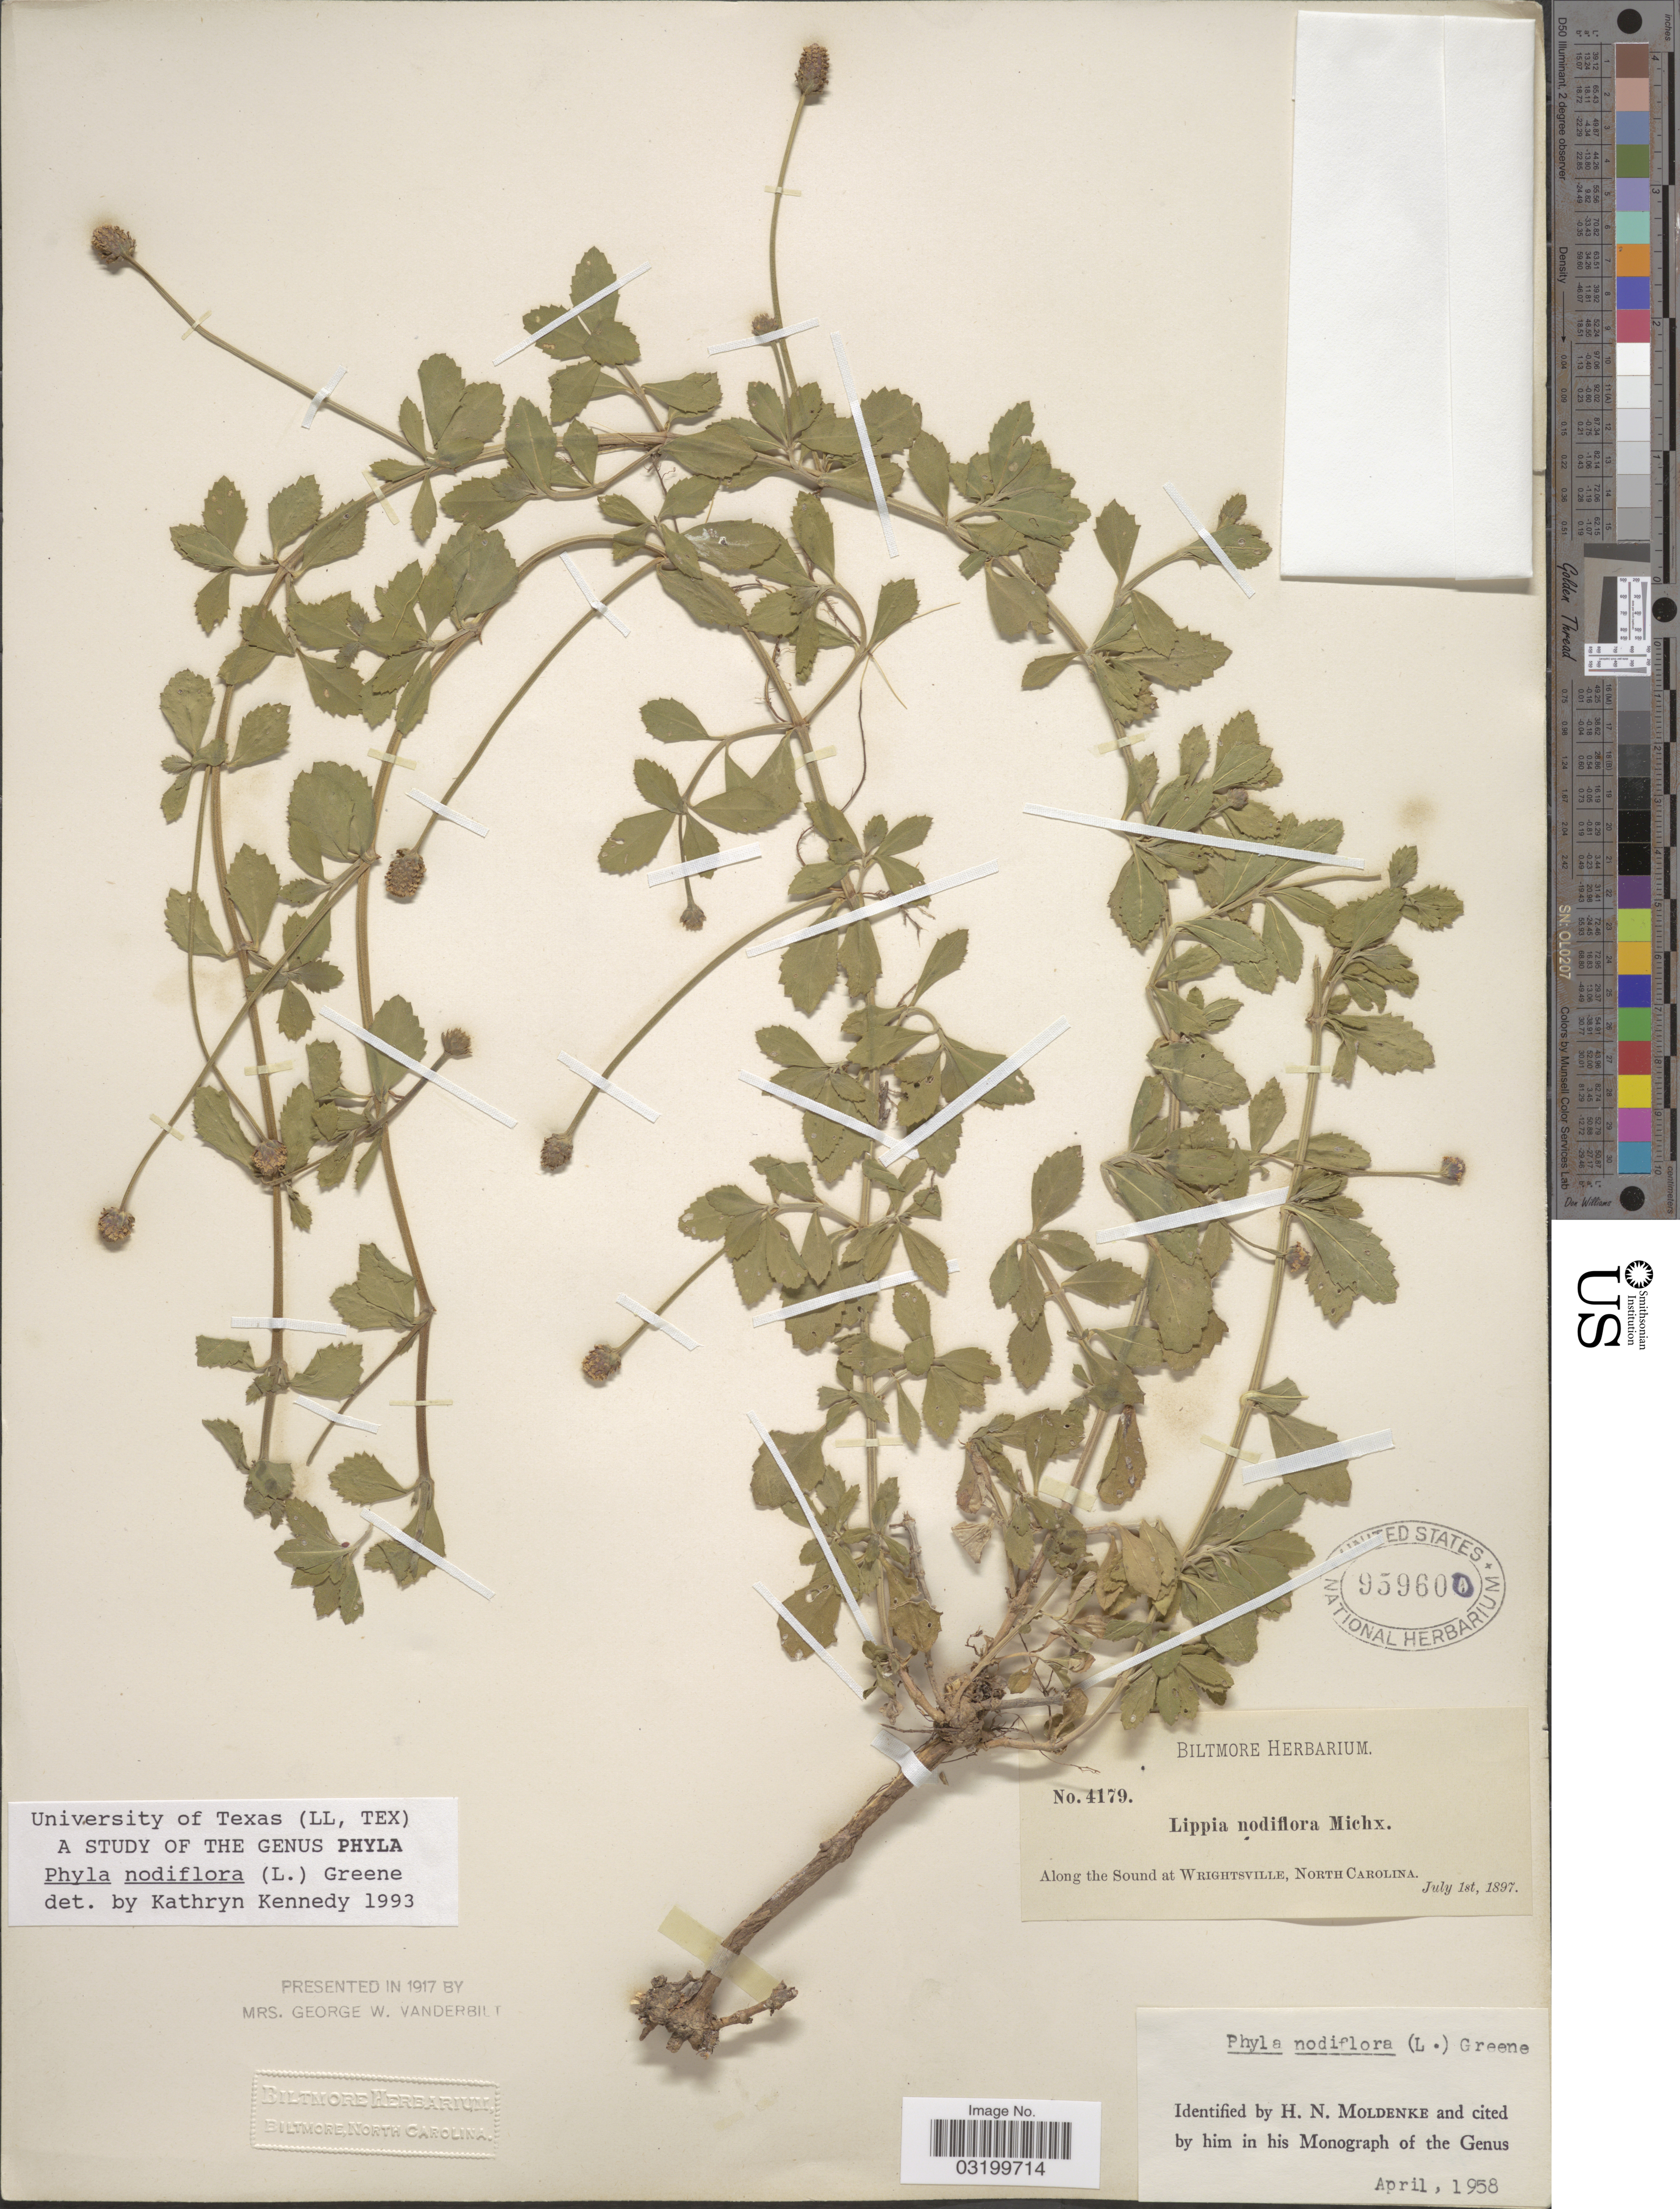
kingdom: Plantae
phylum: Tracheophyta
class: Magnoliopsida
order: Lamiales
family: Verbenaceae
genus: Phyla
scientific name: Phyla nodiflora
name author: (L.) Greene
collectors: ex herb. Biltmore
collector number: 4179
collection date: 1897-07-01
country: United States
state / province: North Carolina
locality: Along the Sound at Wrightsville.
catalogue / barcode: US 959600